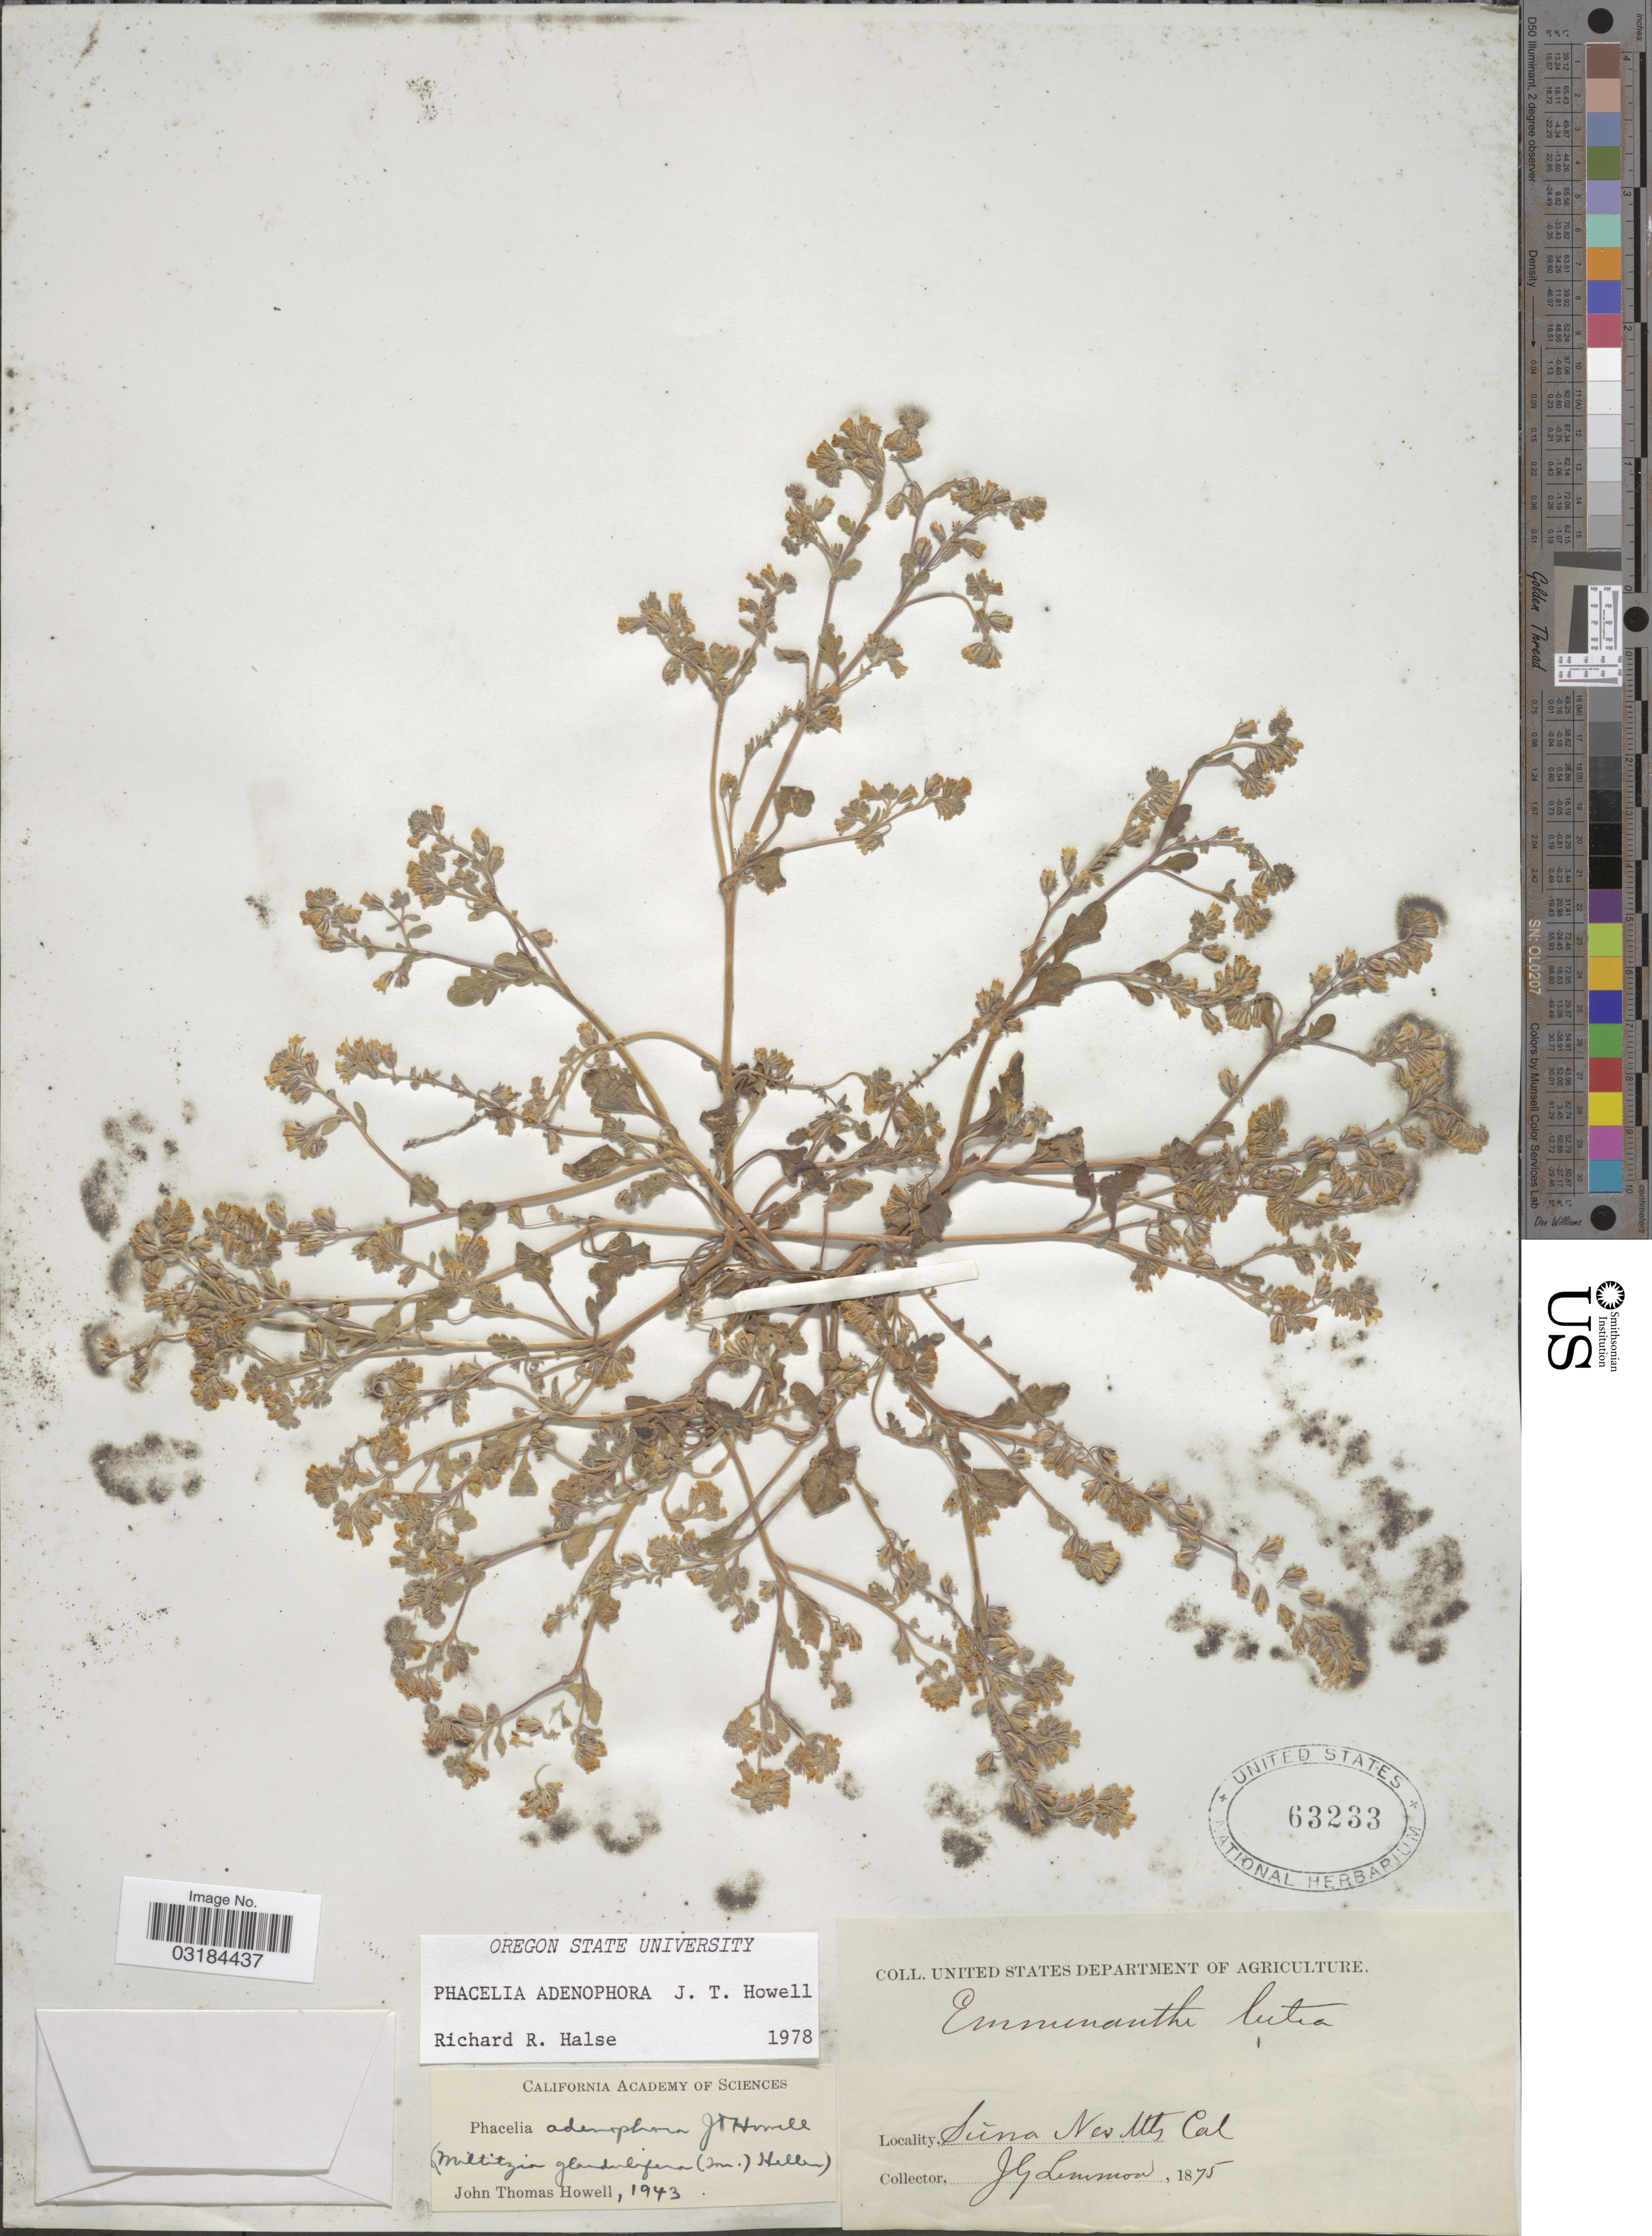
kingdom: Plantae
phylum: Tracheophyta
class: Magnoliopsida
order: Boraginales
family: Hydrophyllaceae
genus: Phacelia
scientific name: Phacelia adenophora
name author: J.T. Howell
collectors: J. Lemmon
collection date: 1875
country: United States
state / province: California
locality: Sierra Nev. Mts.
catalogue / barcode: US 63233